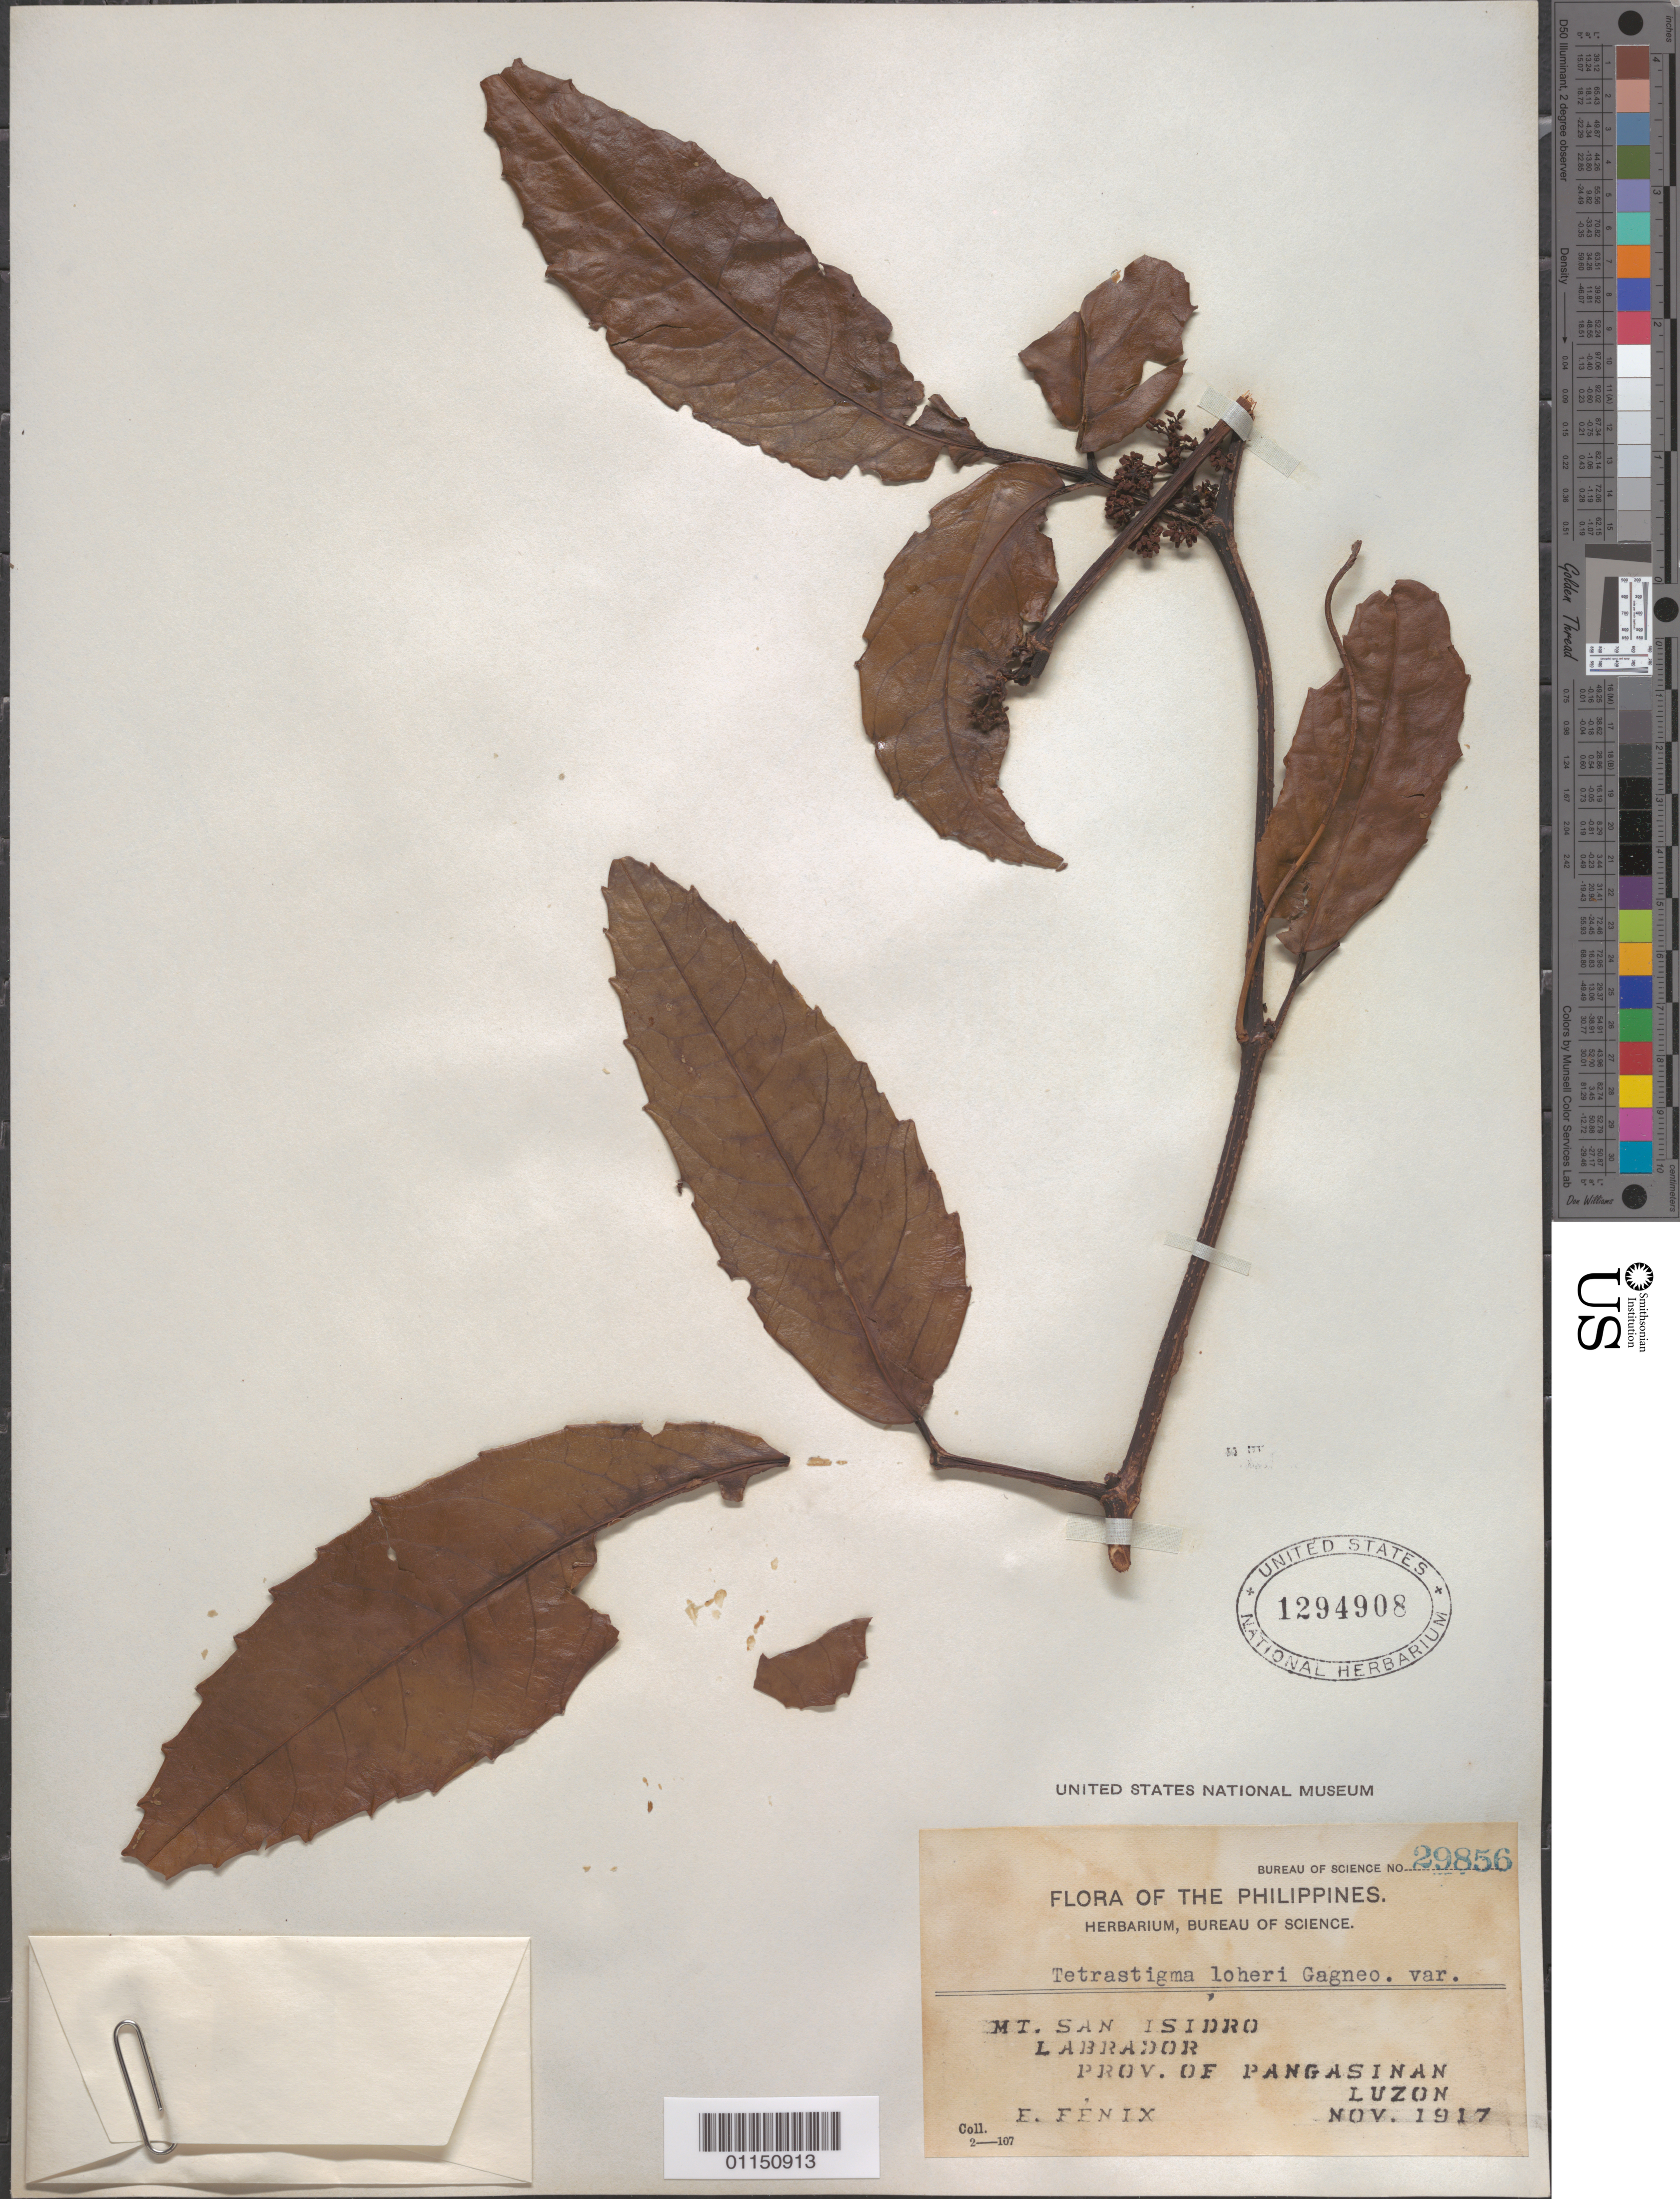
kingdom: Plantae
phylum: Tracheophyta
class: Magnoliopsida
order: Vitales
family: Vitaceae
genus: Tetrastigma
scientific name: Tetrastigma loheri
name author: Gagnep.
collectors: E. Fenix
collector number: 29856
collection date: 1917-11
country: Philippines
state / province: Ilocos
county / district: Pangasinan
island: Luzon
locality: Mt San Isidro. Labrador. Luzon.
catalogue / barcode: US 1294908